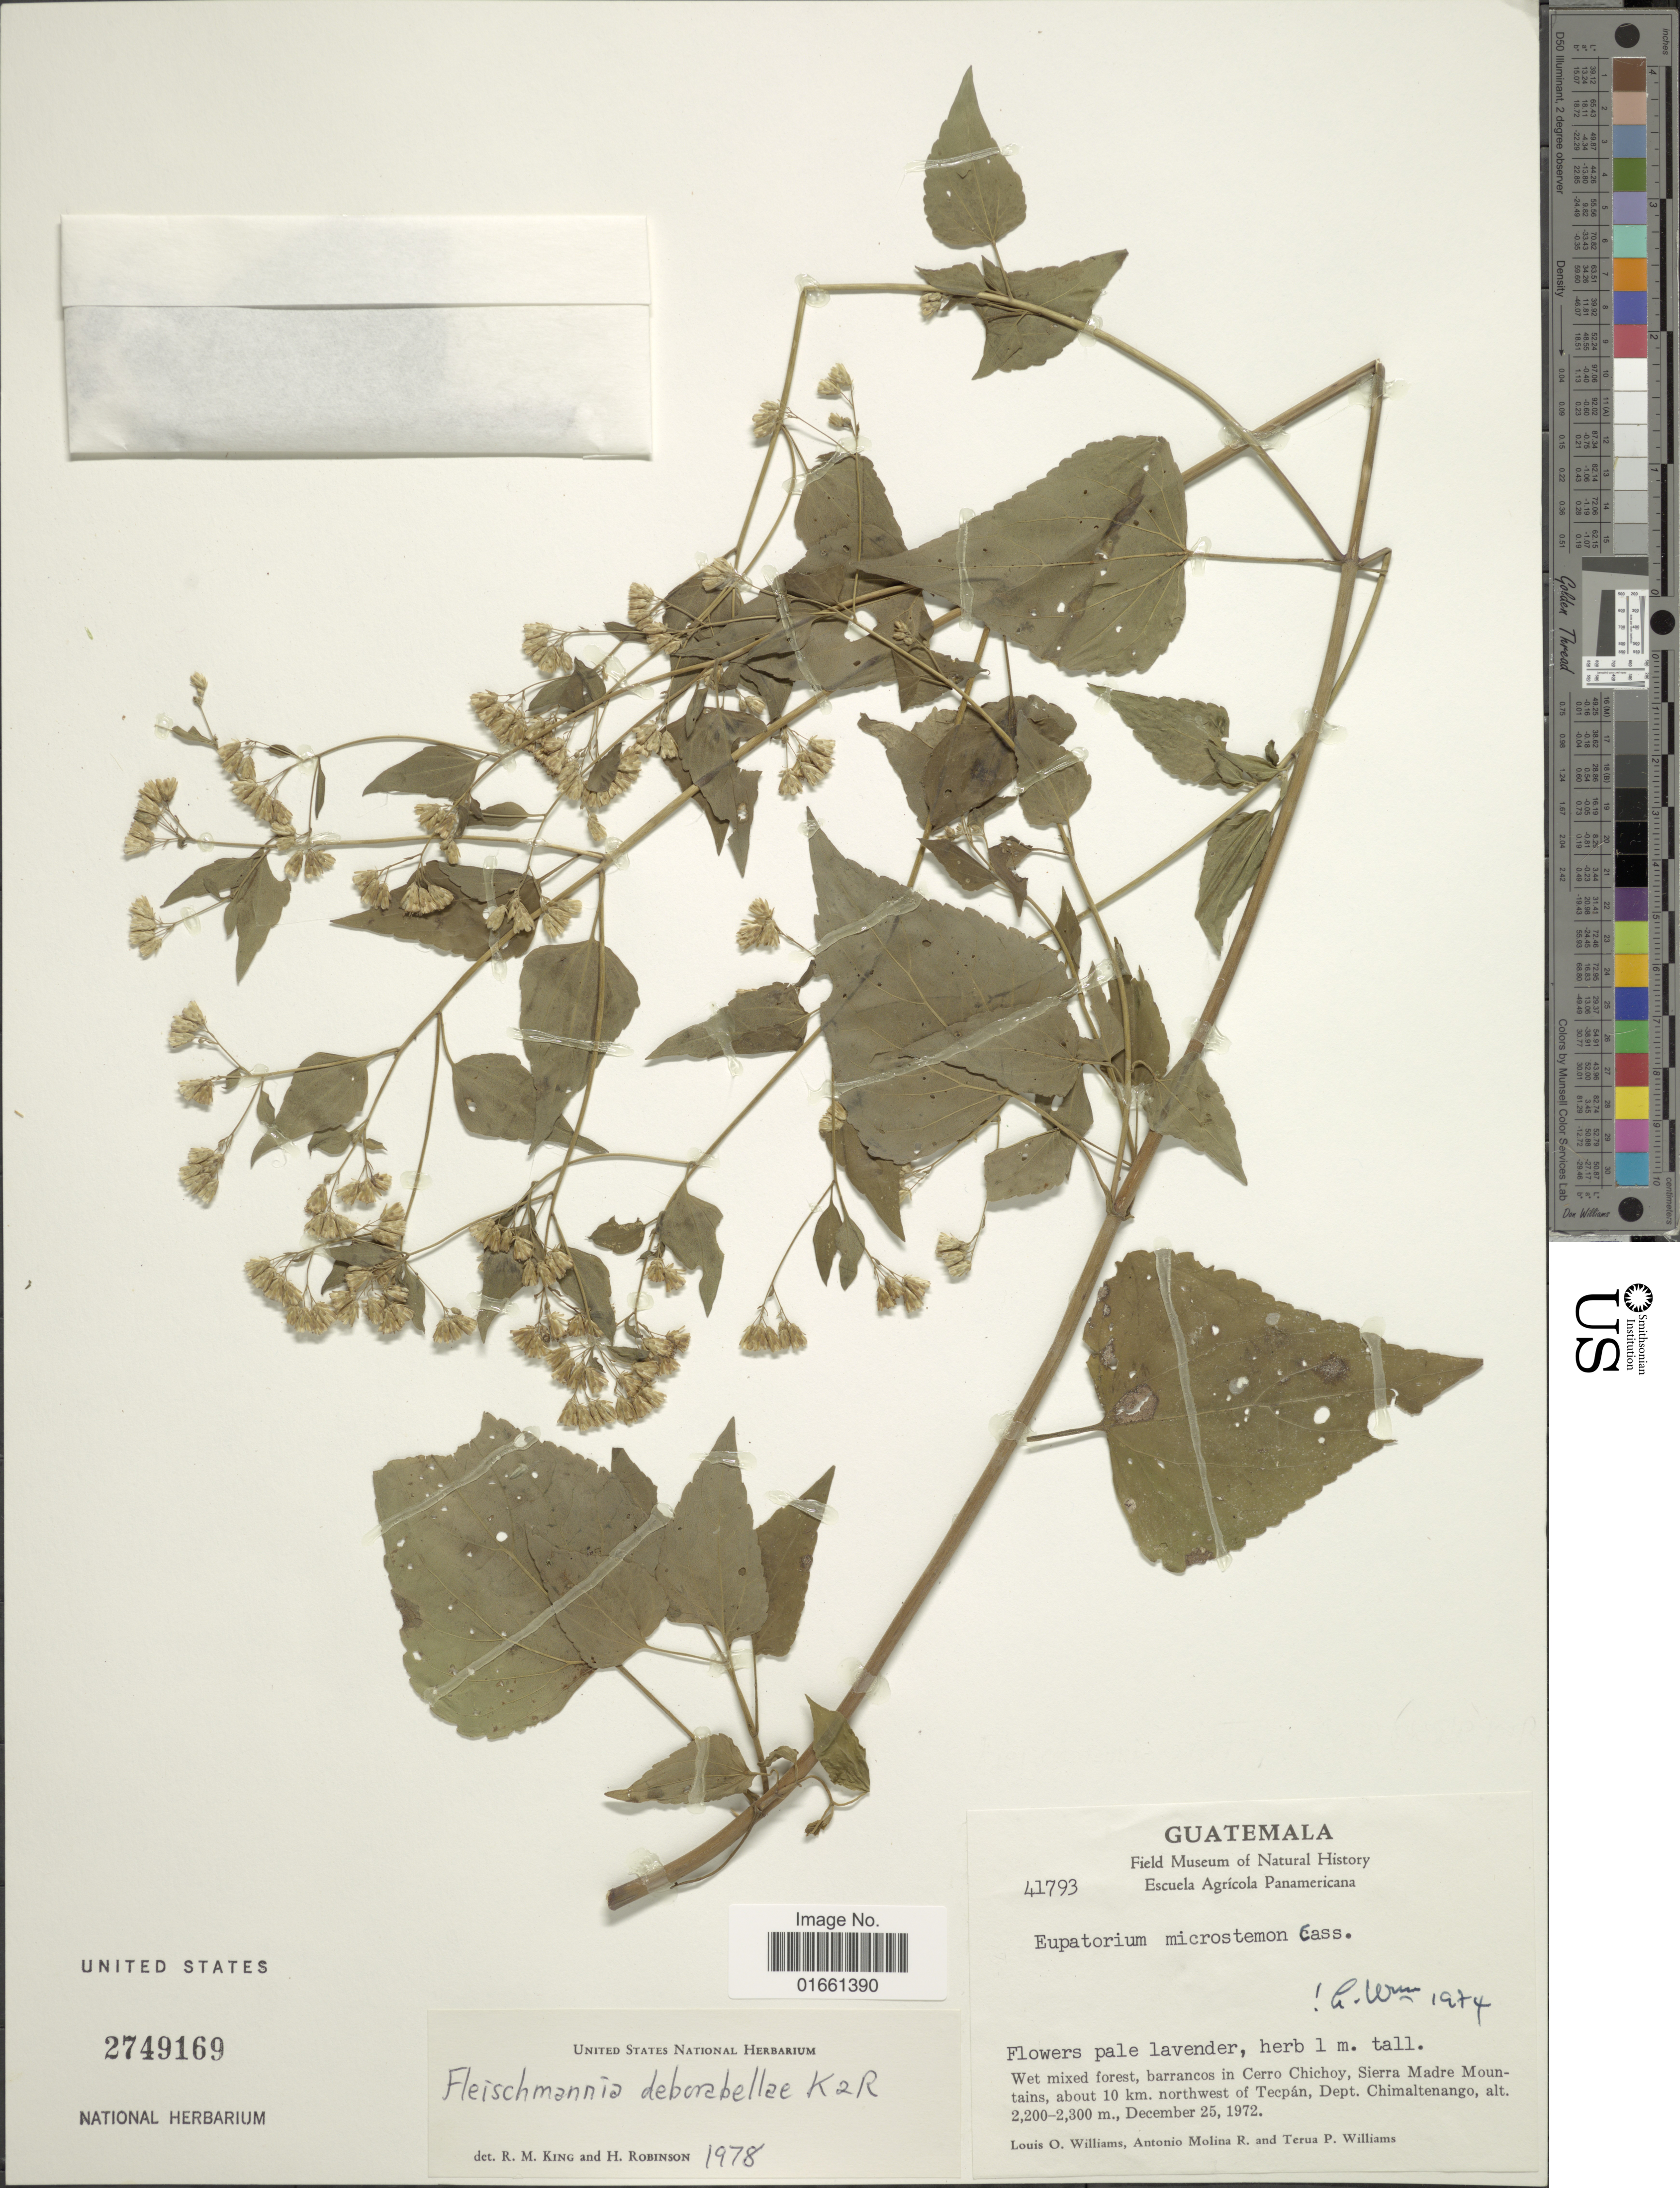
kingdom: Plantae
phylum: Tracheophyta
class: Magnoliopsida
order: Asterales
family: Asteraceae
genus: Fleischmannia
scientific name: Fleischmannia deborabellae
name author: R.M. King & H. Rob.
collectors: L. O. Williams, A. Molina R. & T. P. Williams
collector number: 41793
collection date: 1972-12-25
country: Guatemala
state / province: Chimaltenango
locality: Barrancos in Cerro Chichoy, Sierra Madre Mountains, About 10 km. northwest of Tecpan, Dept Chimaltenango.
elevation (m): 2200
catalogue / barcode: US 2749169